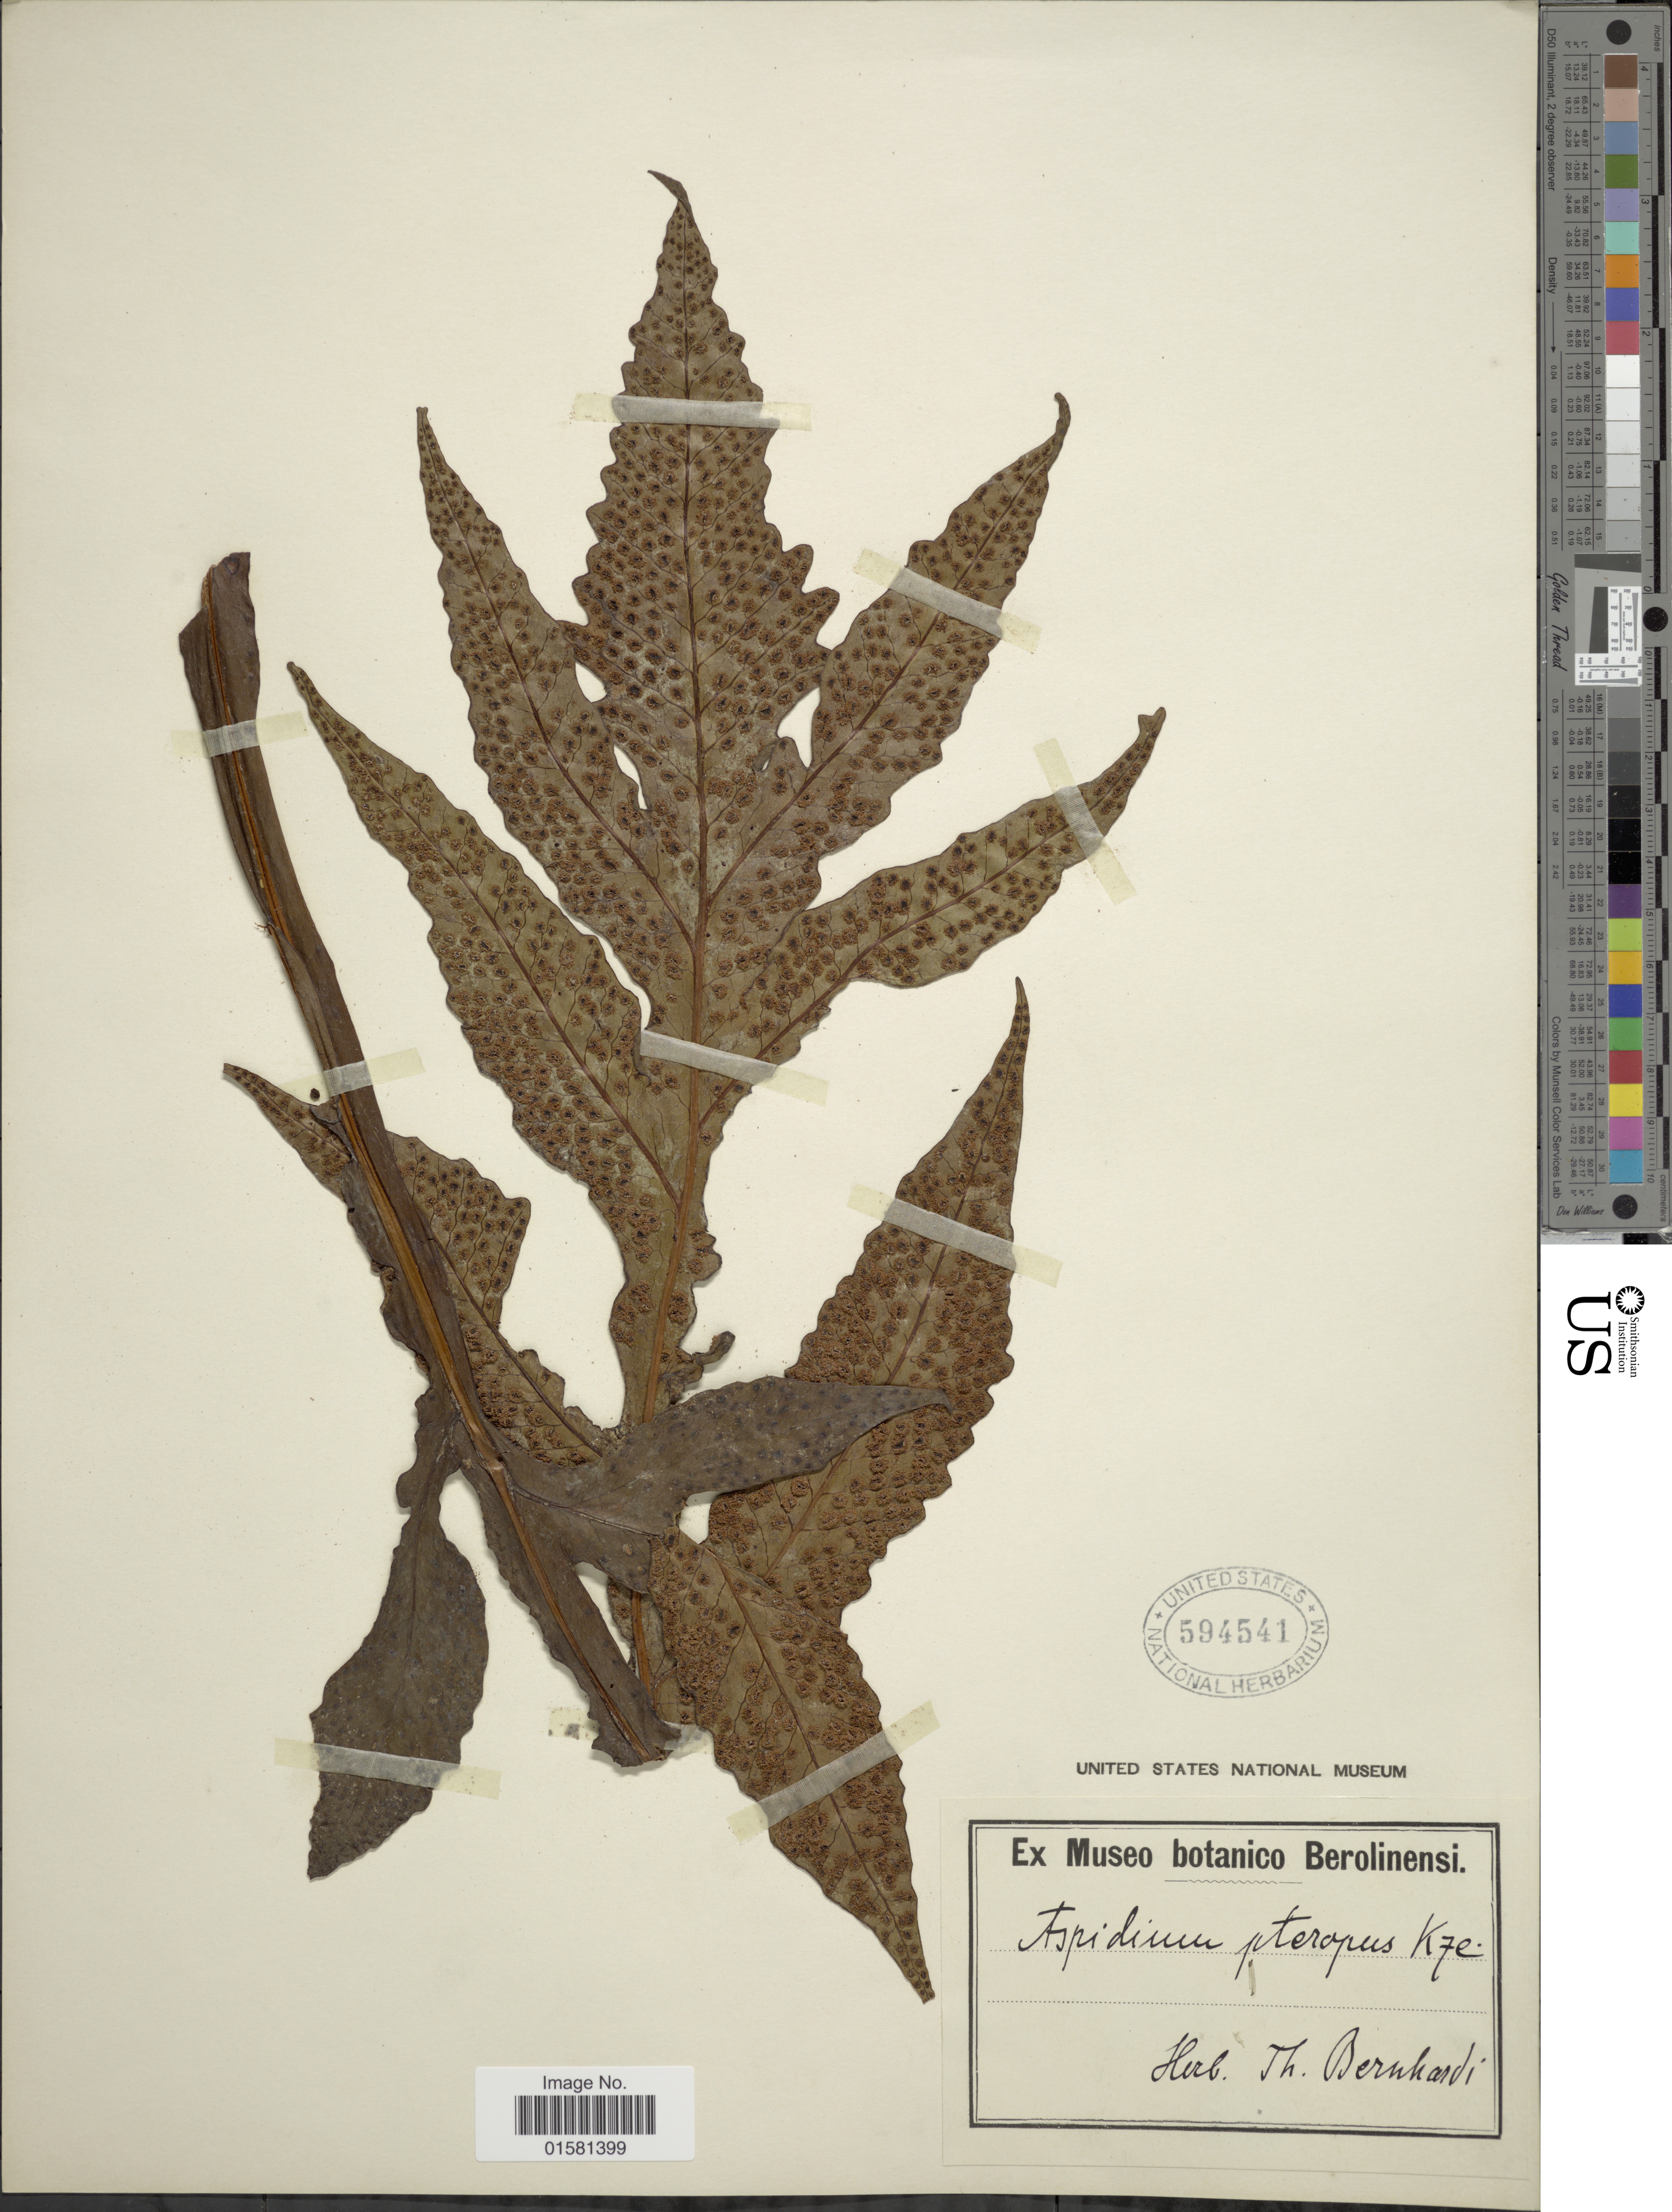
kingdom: Plantae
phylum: Tracheophyta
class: Polypodiopsida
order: Polypodiales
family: Tectariaceae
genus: Tectaria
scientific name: Tectaria decurrens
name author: (Presel.) Copel. in Elmer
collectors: ex herb. Bernhardi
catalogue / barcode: US 594541